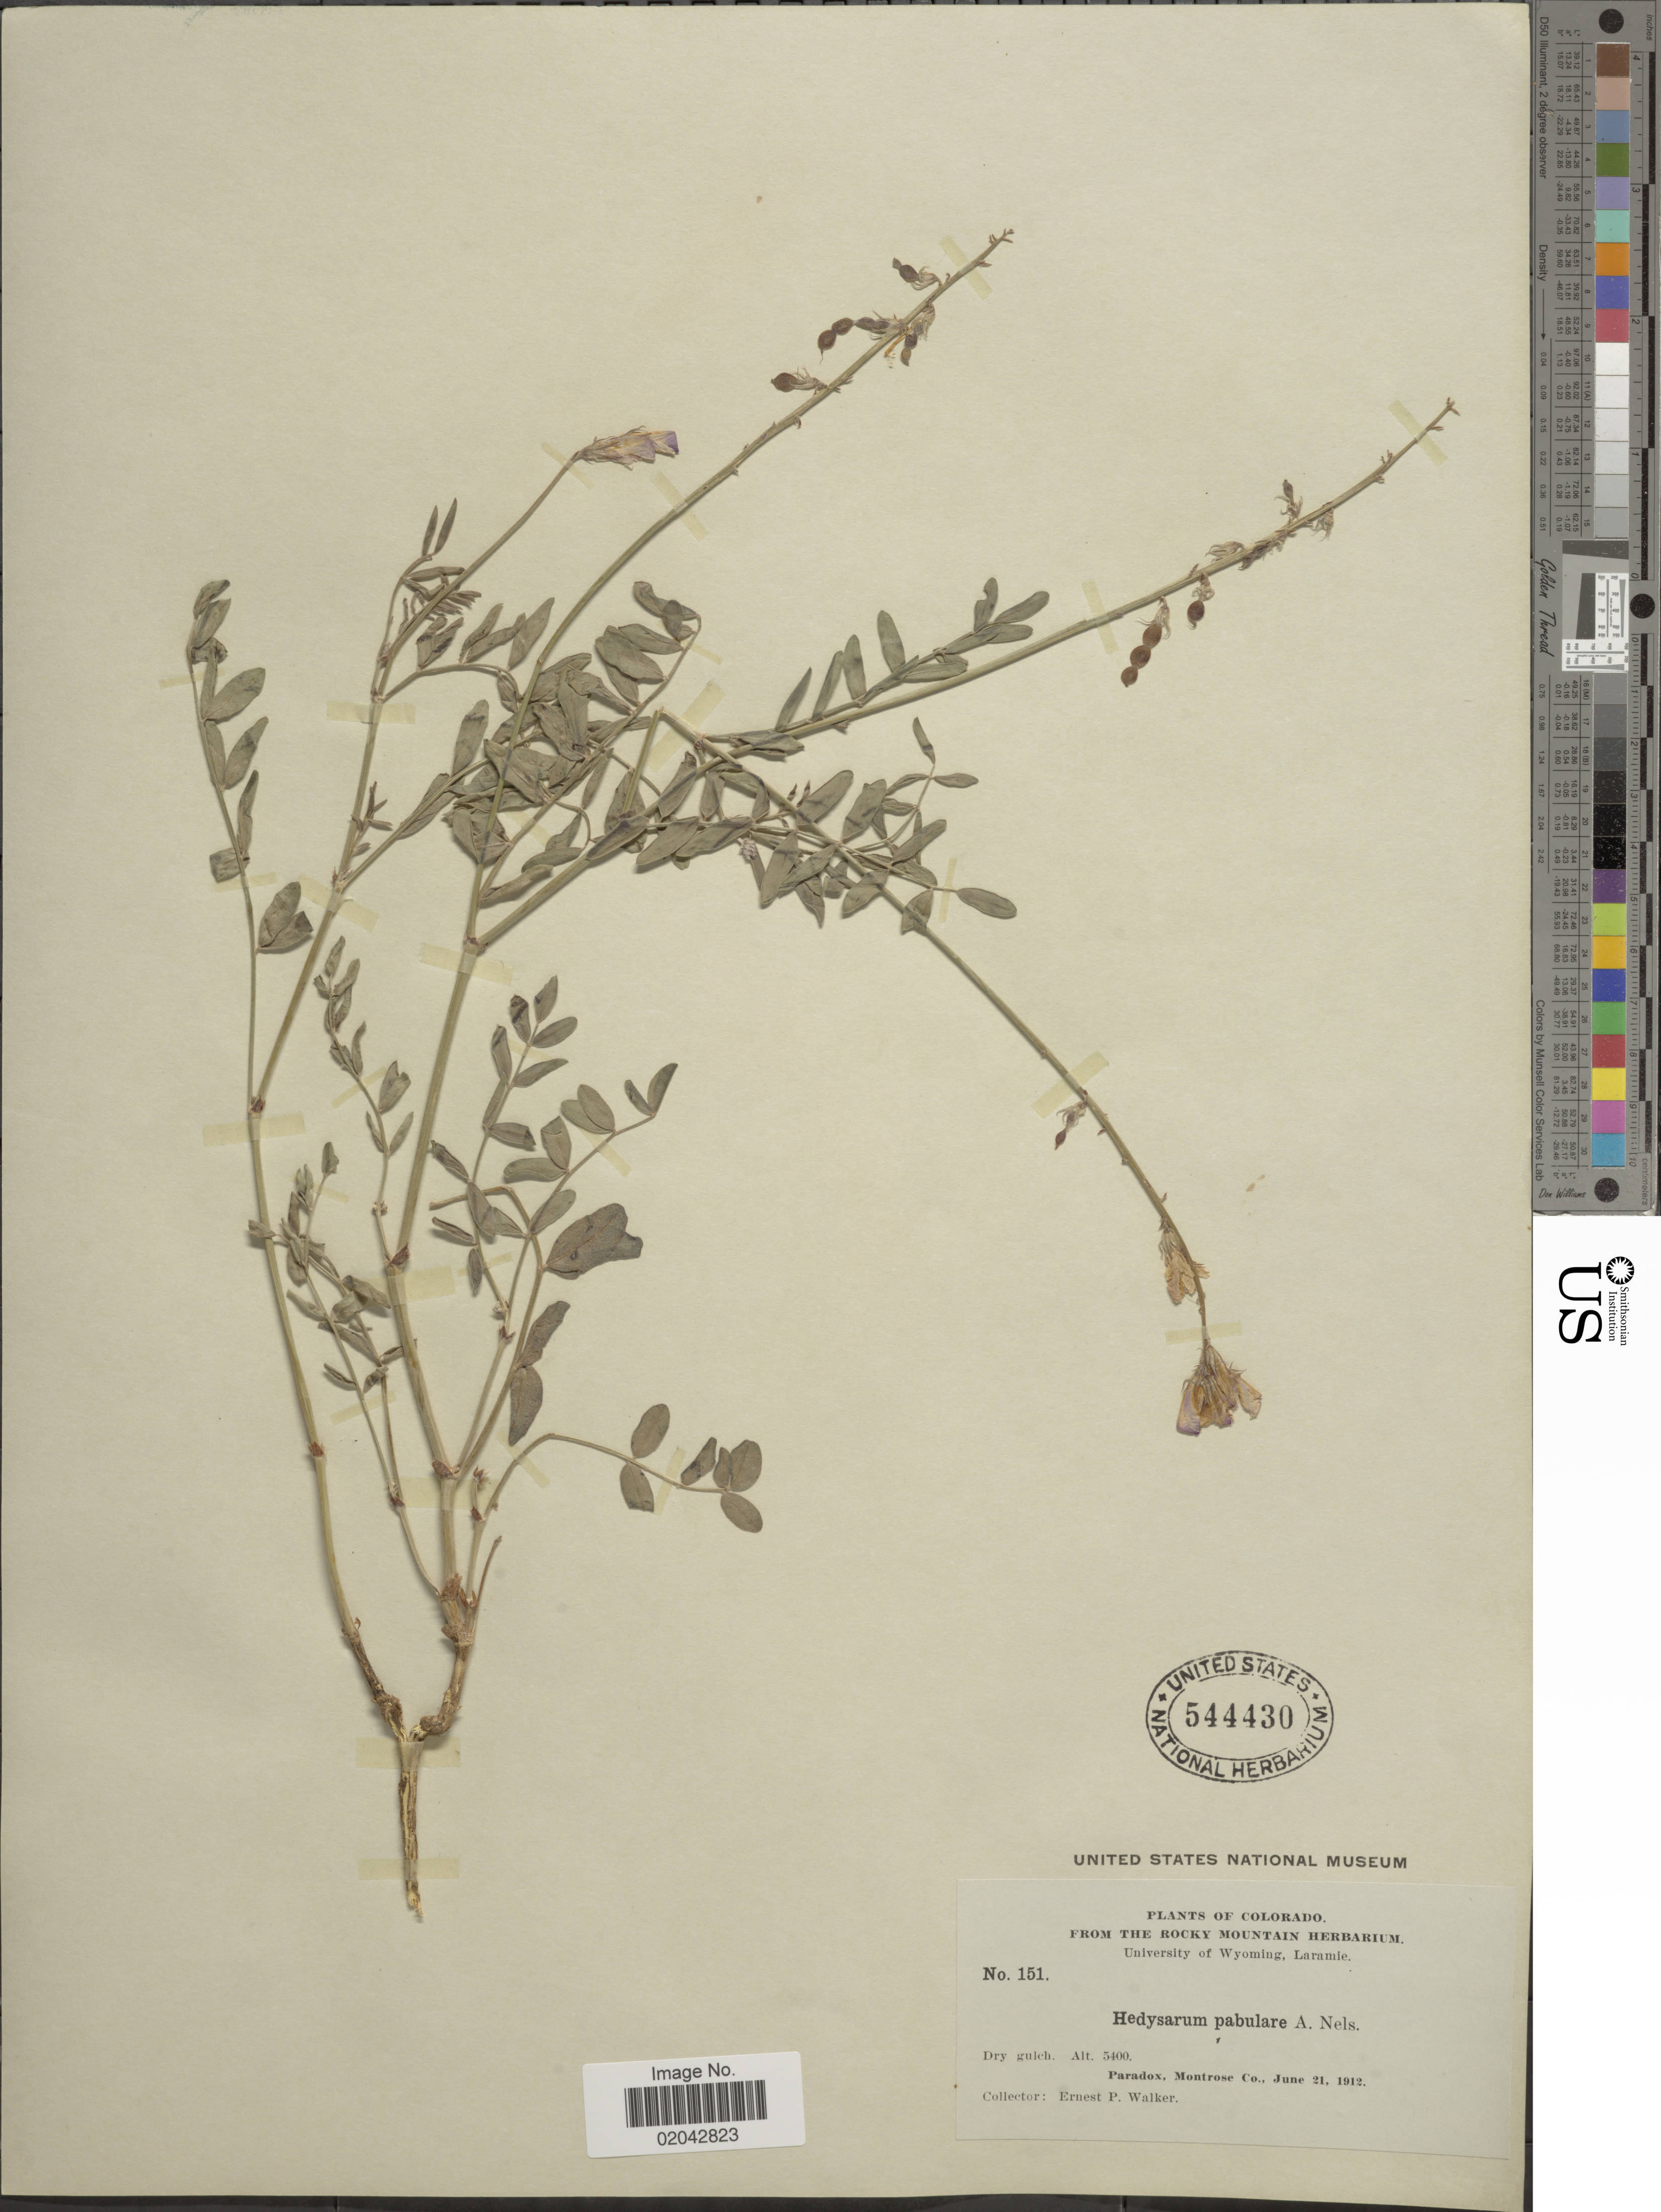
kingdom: Plantae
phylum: Tracheophyta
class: Magnoliopsida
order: Fabales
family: Fabaceae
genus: Hedysarum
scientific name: Hedysarum pabulare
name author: A. Nelson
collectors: E. P. Walker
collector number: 151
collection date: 1912-06-21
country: United States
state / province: Colorado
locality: Dry gulch, Paradox, Montrose Co.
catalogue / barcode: US 544430